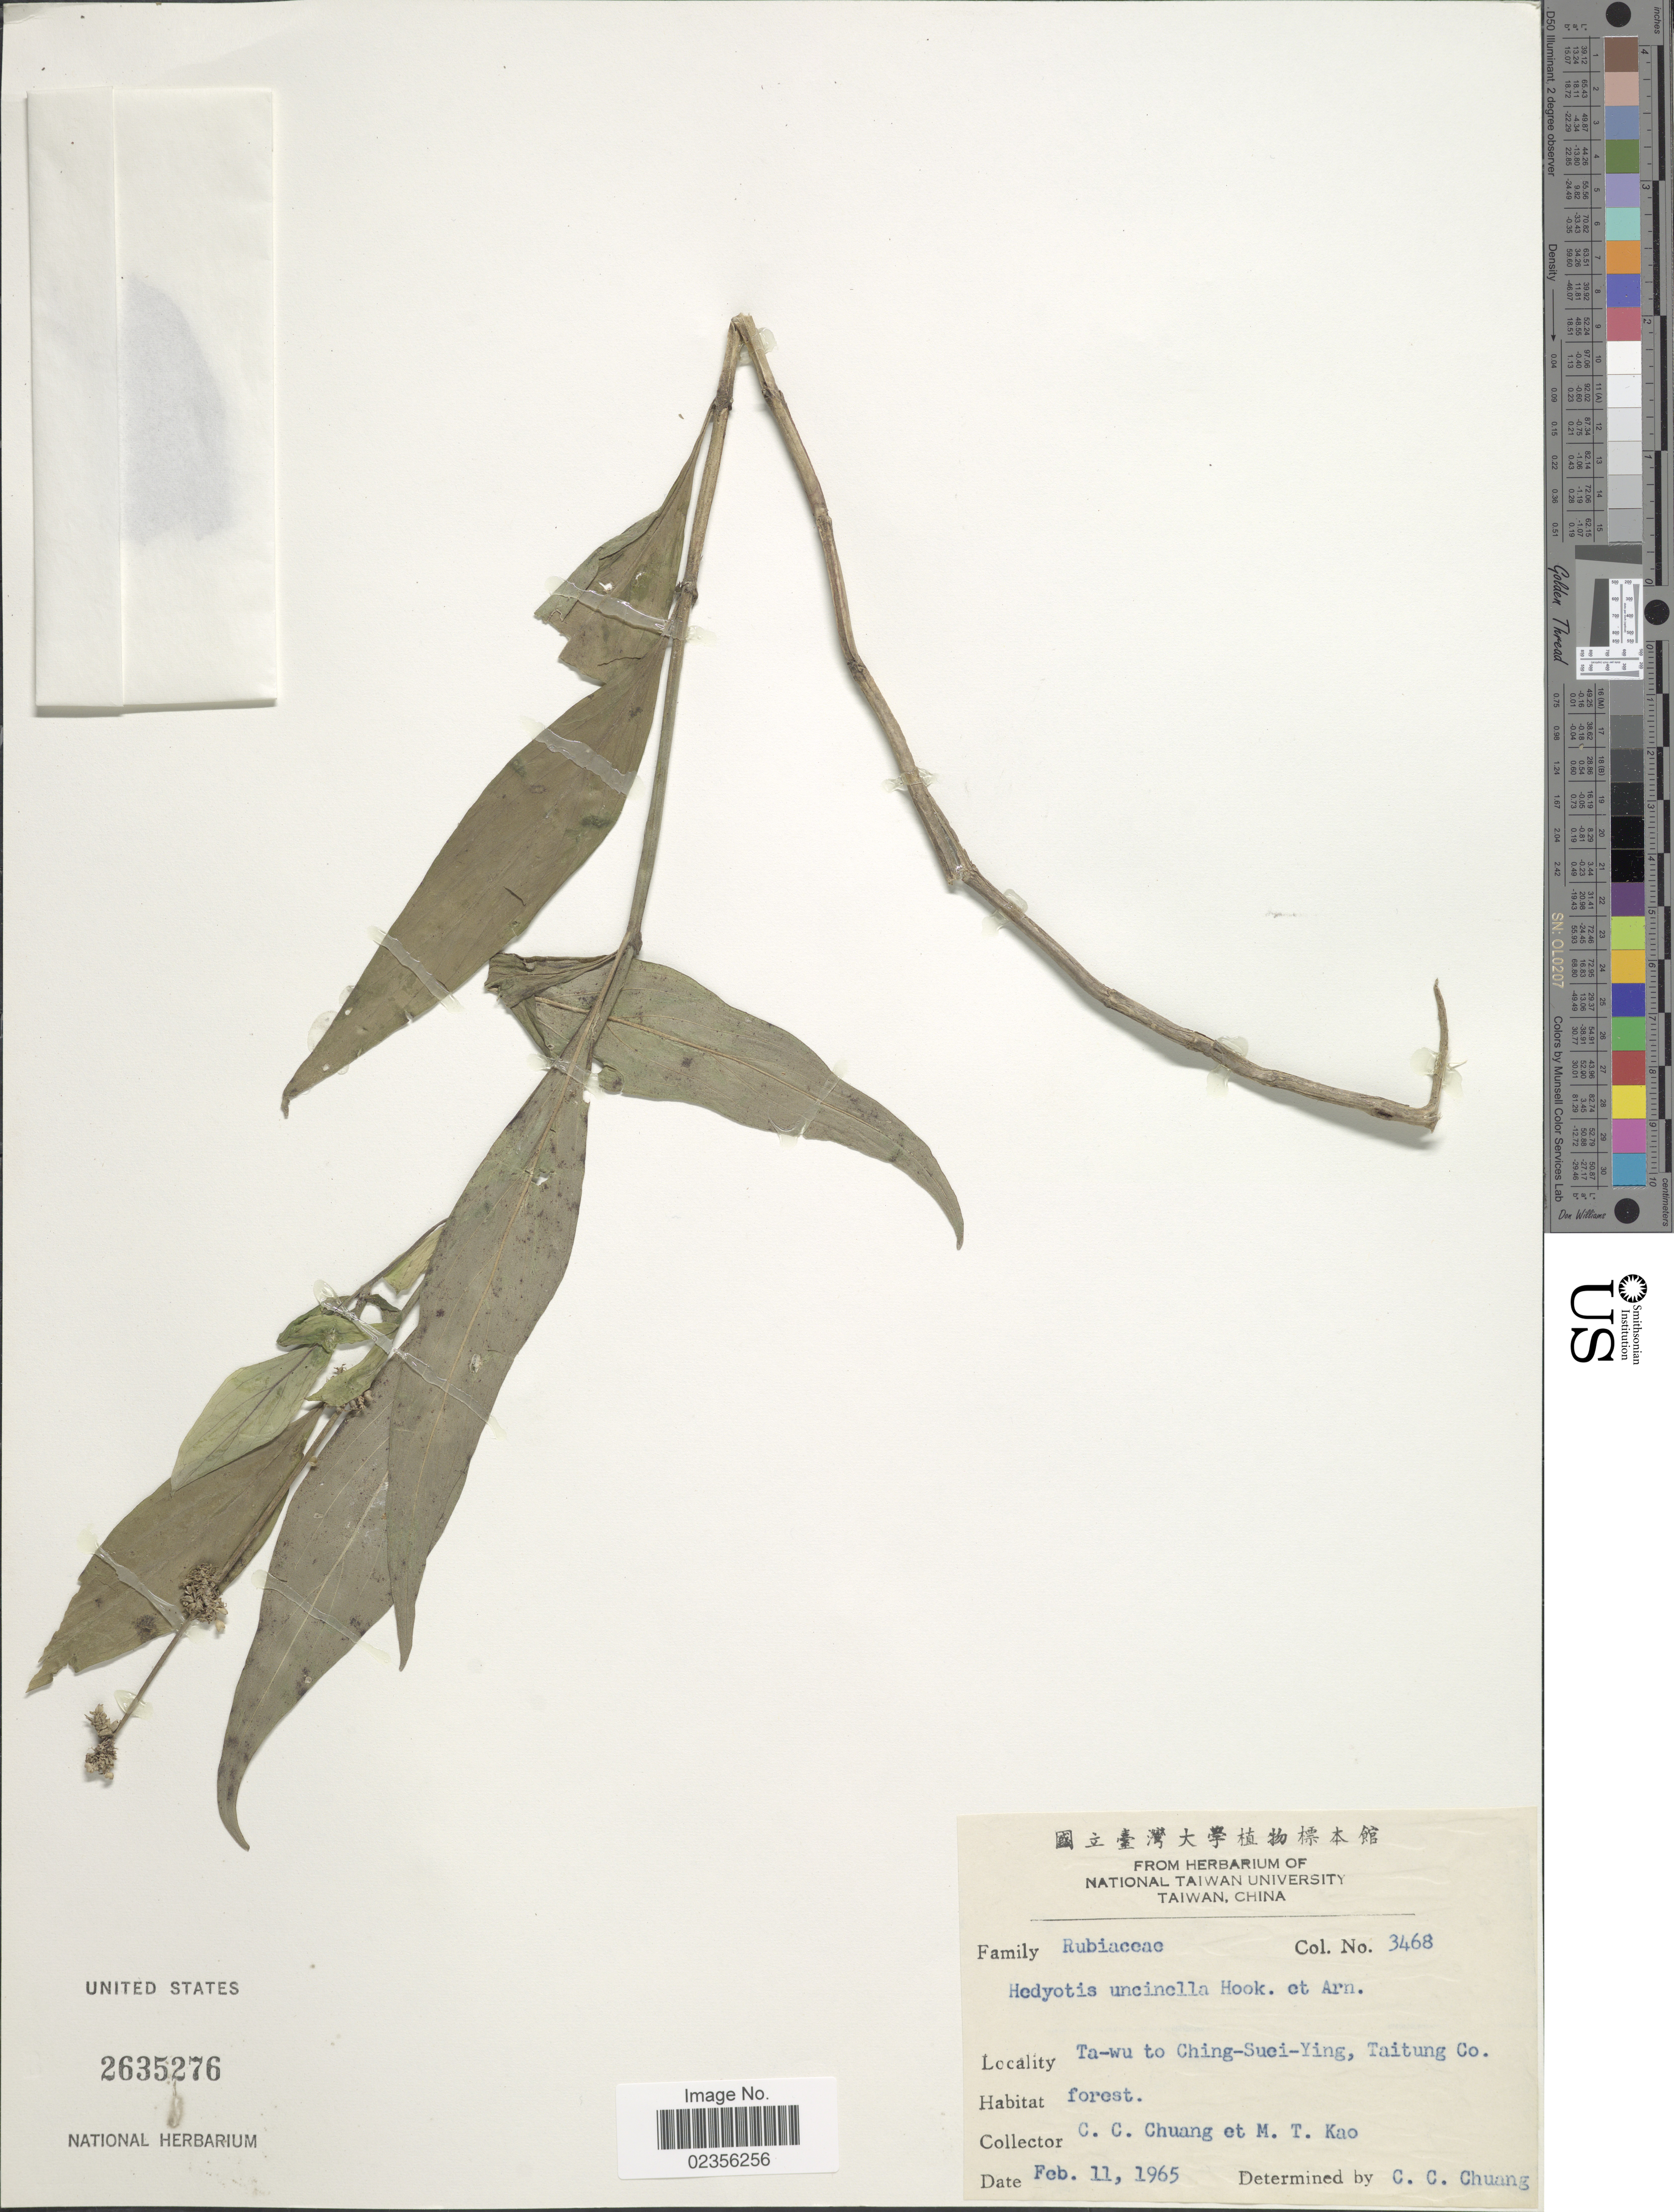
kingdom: Plantae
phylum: Tracheophyta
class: Magnoliopsida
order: Gentianales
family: Rubiaceae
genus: Hedyotis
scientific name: Hedyotis uncinella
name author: Hook. & Arn.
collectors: C. C. Chuang & M. T. Kao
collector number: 3468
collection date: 1965-02-11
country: Taiwan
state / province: Taitung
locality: Ta-wu to Ching-Suei-Ying, Taitung Co.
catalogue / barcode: US 2635276